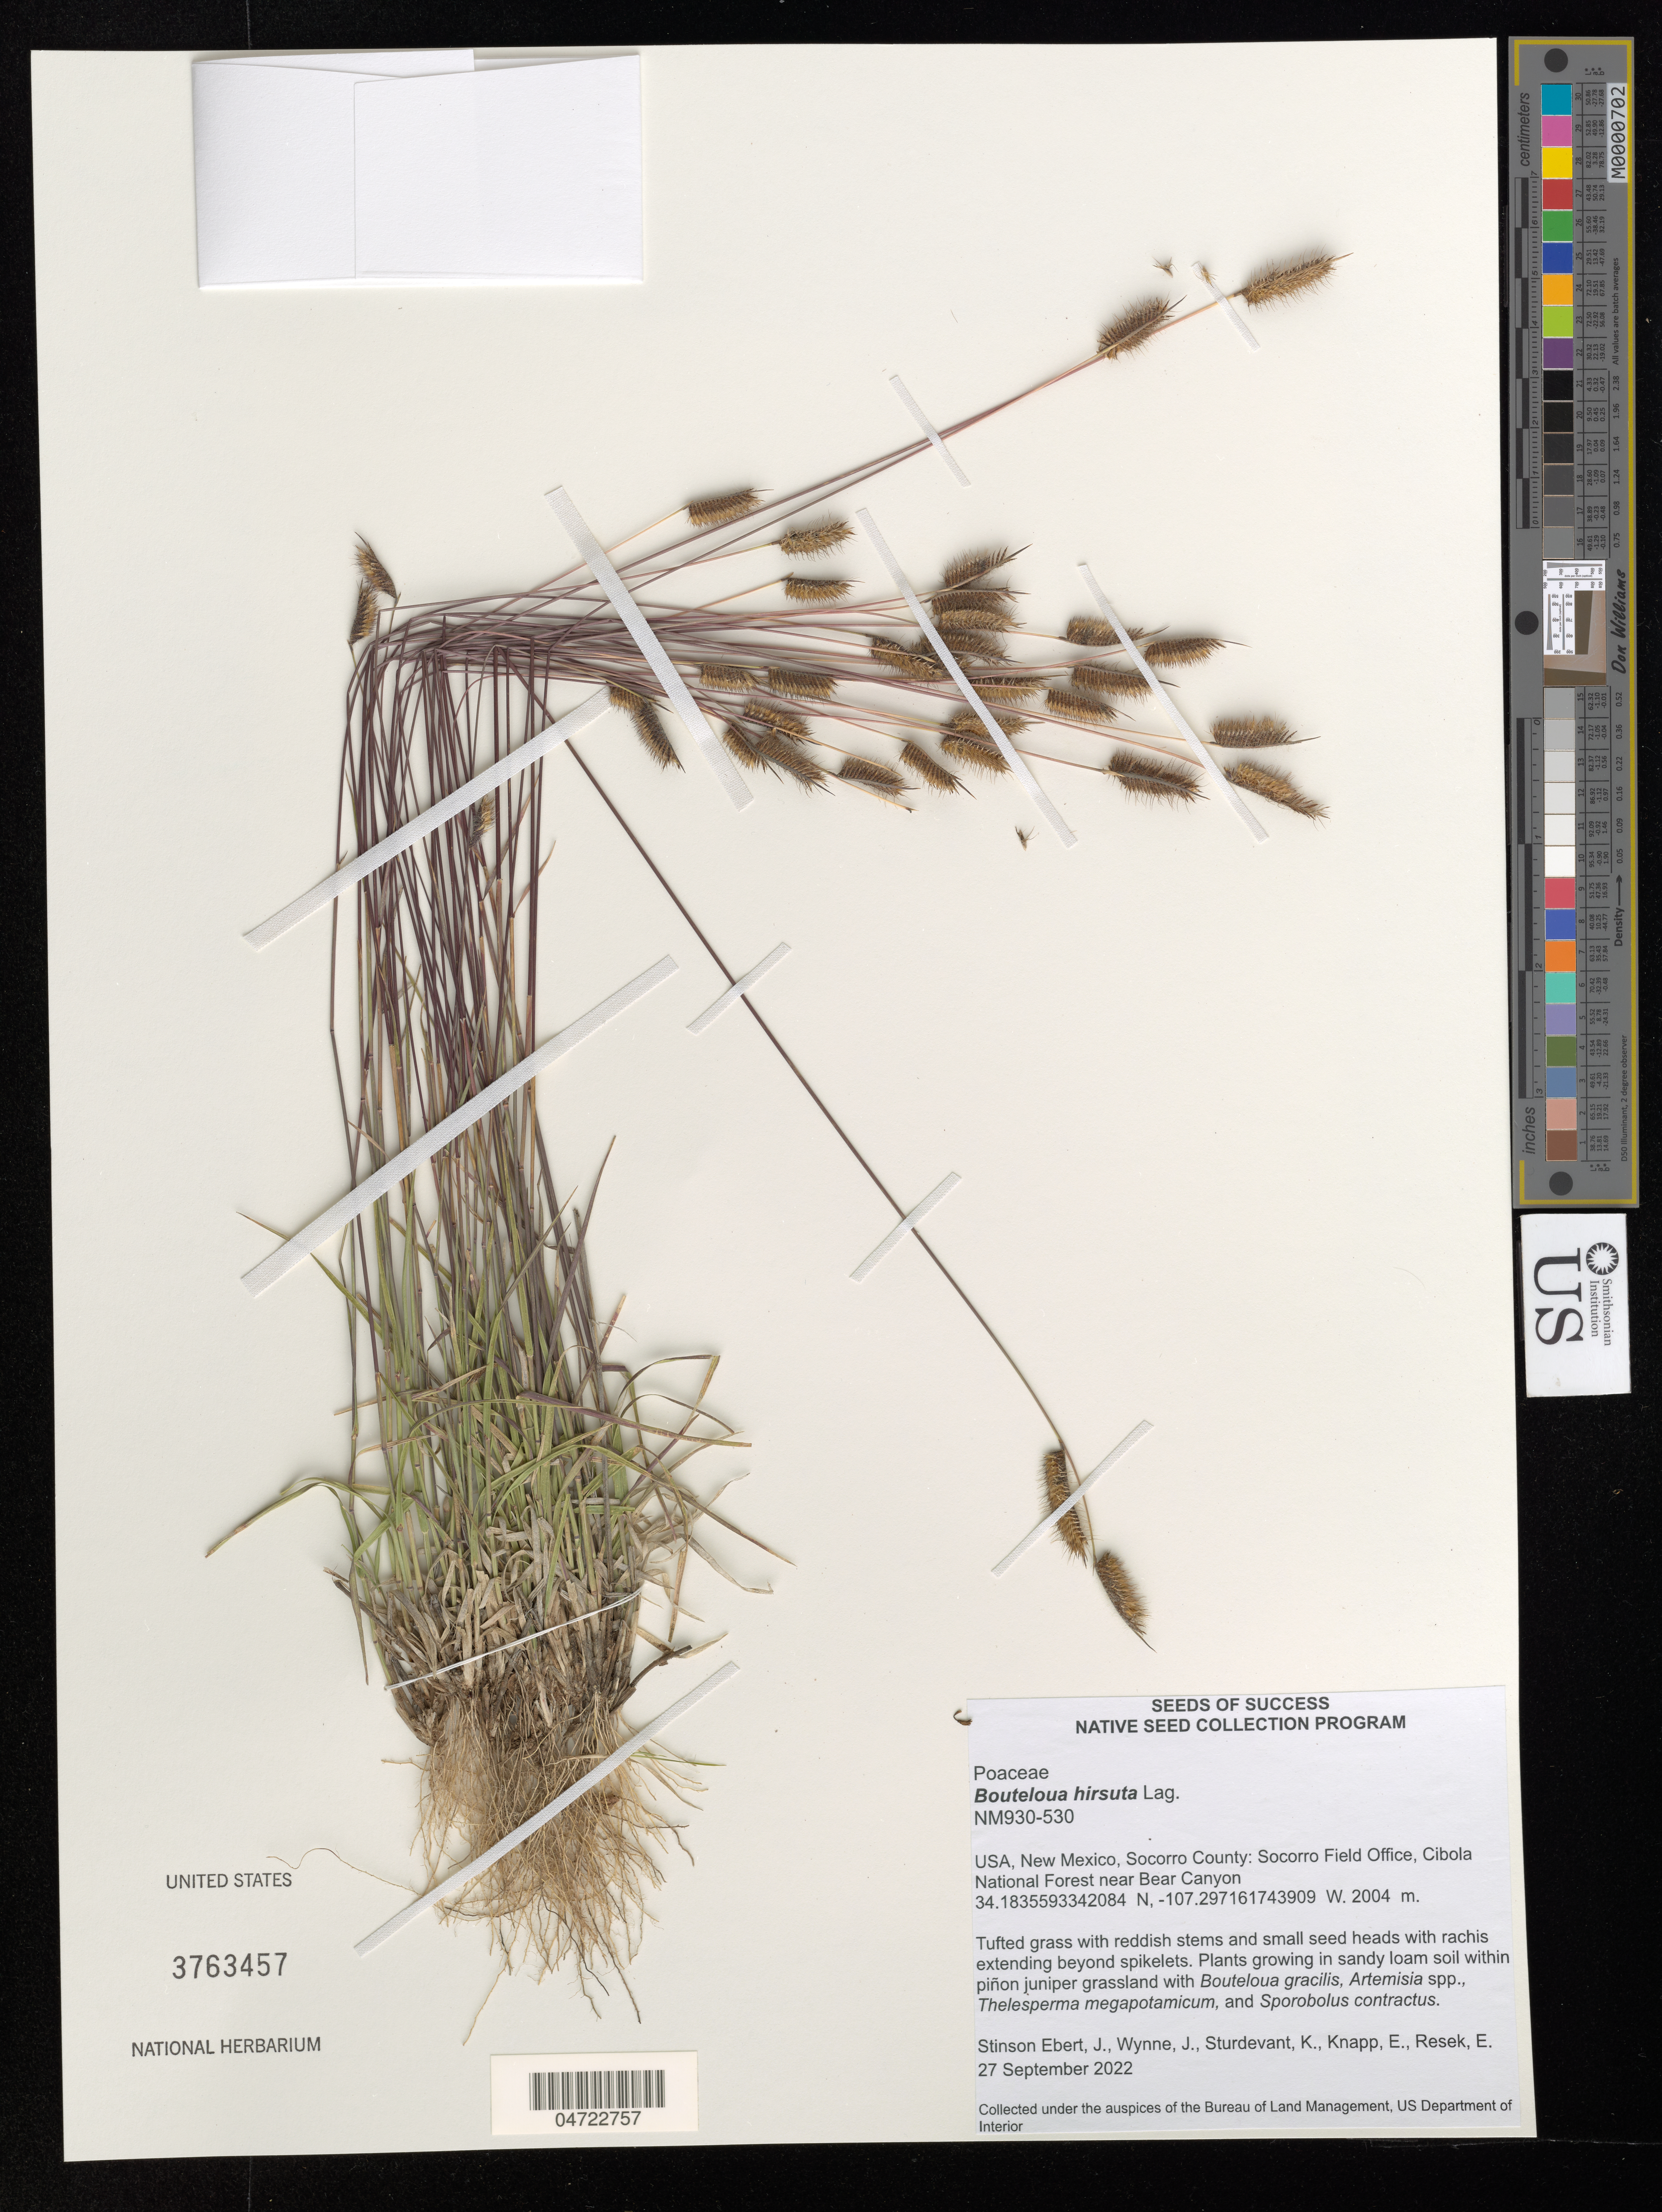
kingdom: Plantae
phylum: Tracheophyta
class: Liliopsida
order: Poales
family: Poaceae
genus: Bouteloua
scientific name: Bouteloua hirsuta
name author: Lag.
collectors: J. Stinson Ebert, J. Wynne, K. Sturdevant, E. Knapp & E. Resek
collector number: NM930-530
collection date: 2022-09-27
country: United States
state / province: New Mexico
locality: Socorro County: Socorro Field Office, Cibola National Forest near Bear Canyon.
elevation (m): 2004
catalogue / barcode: US 3763457